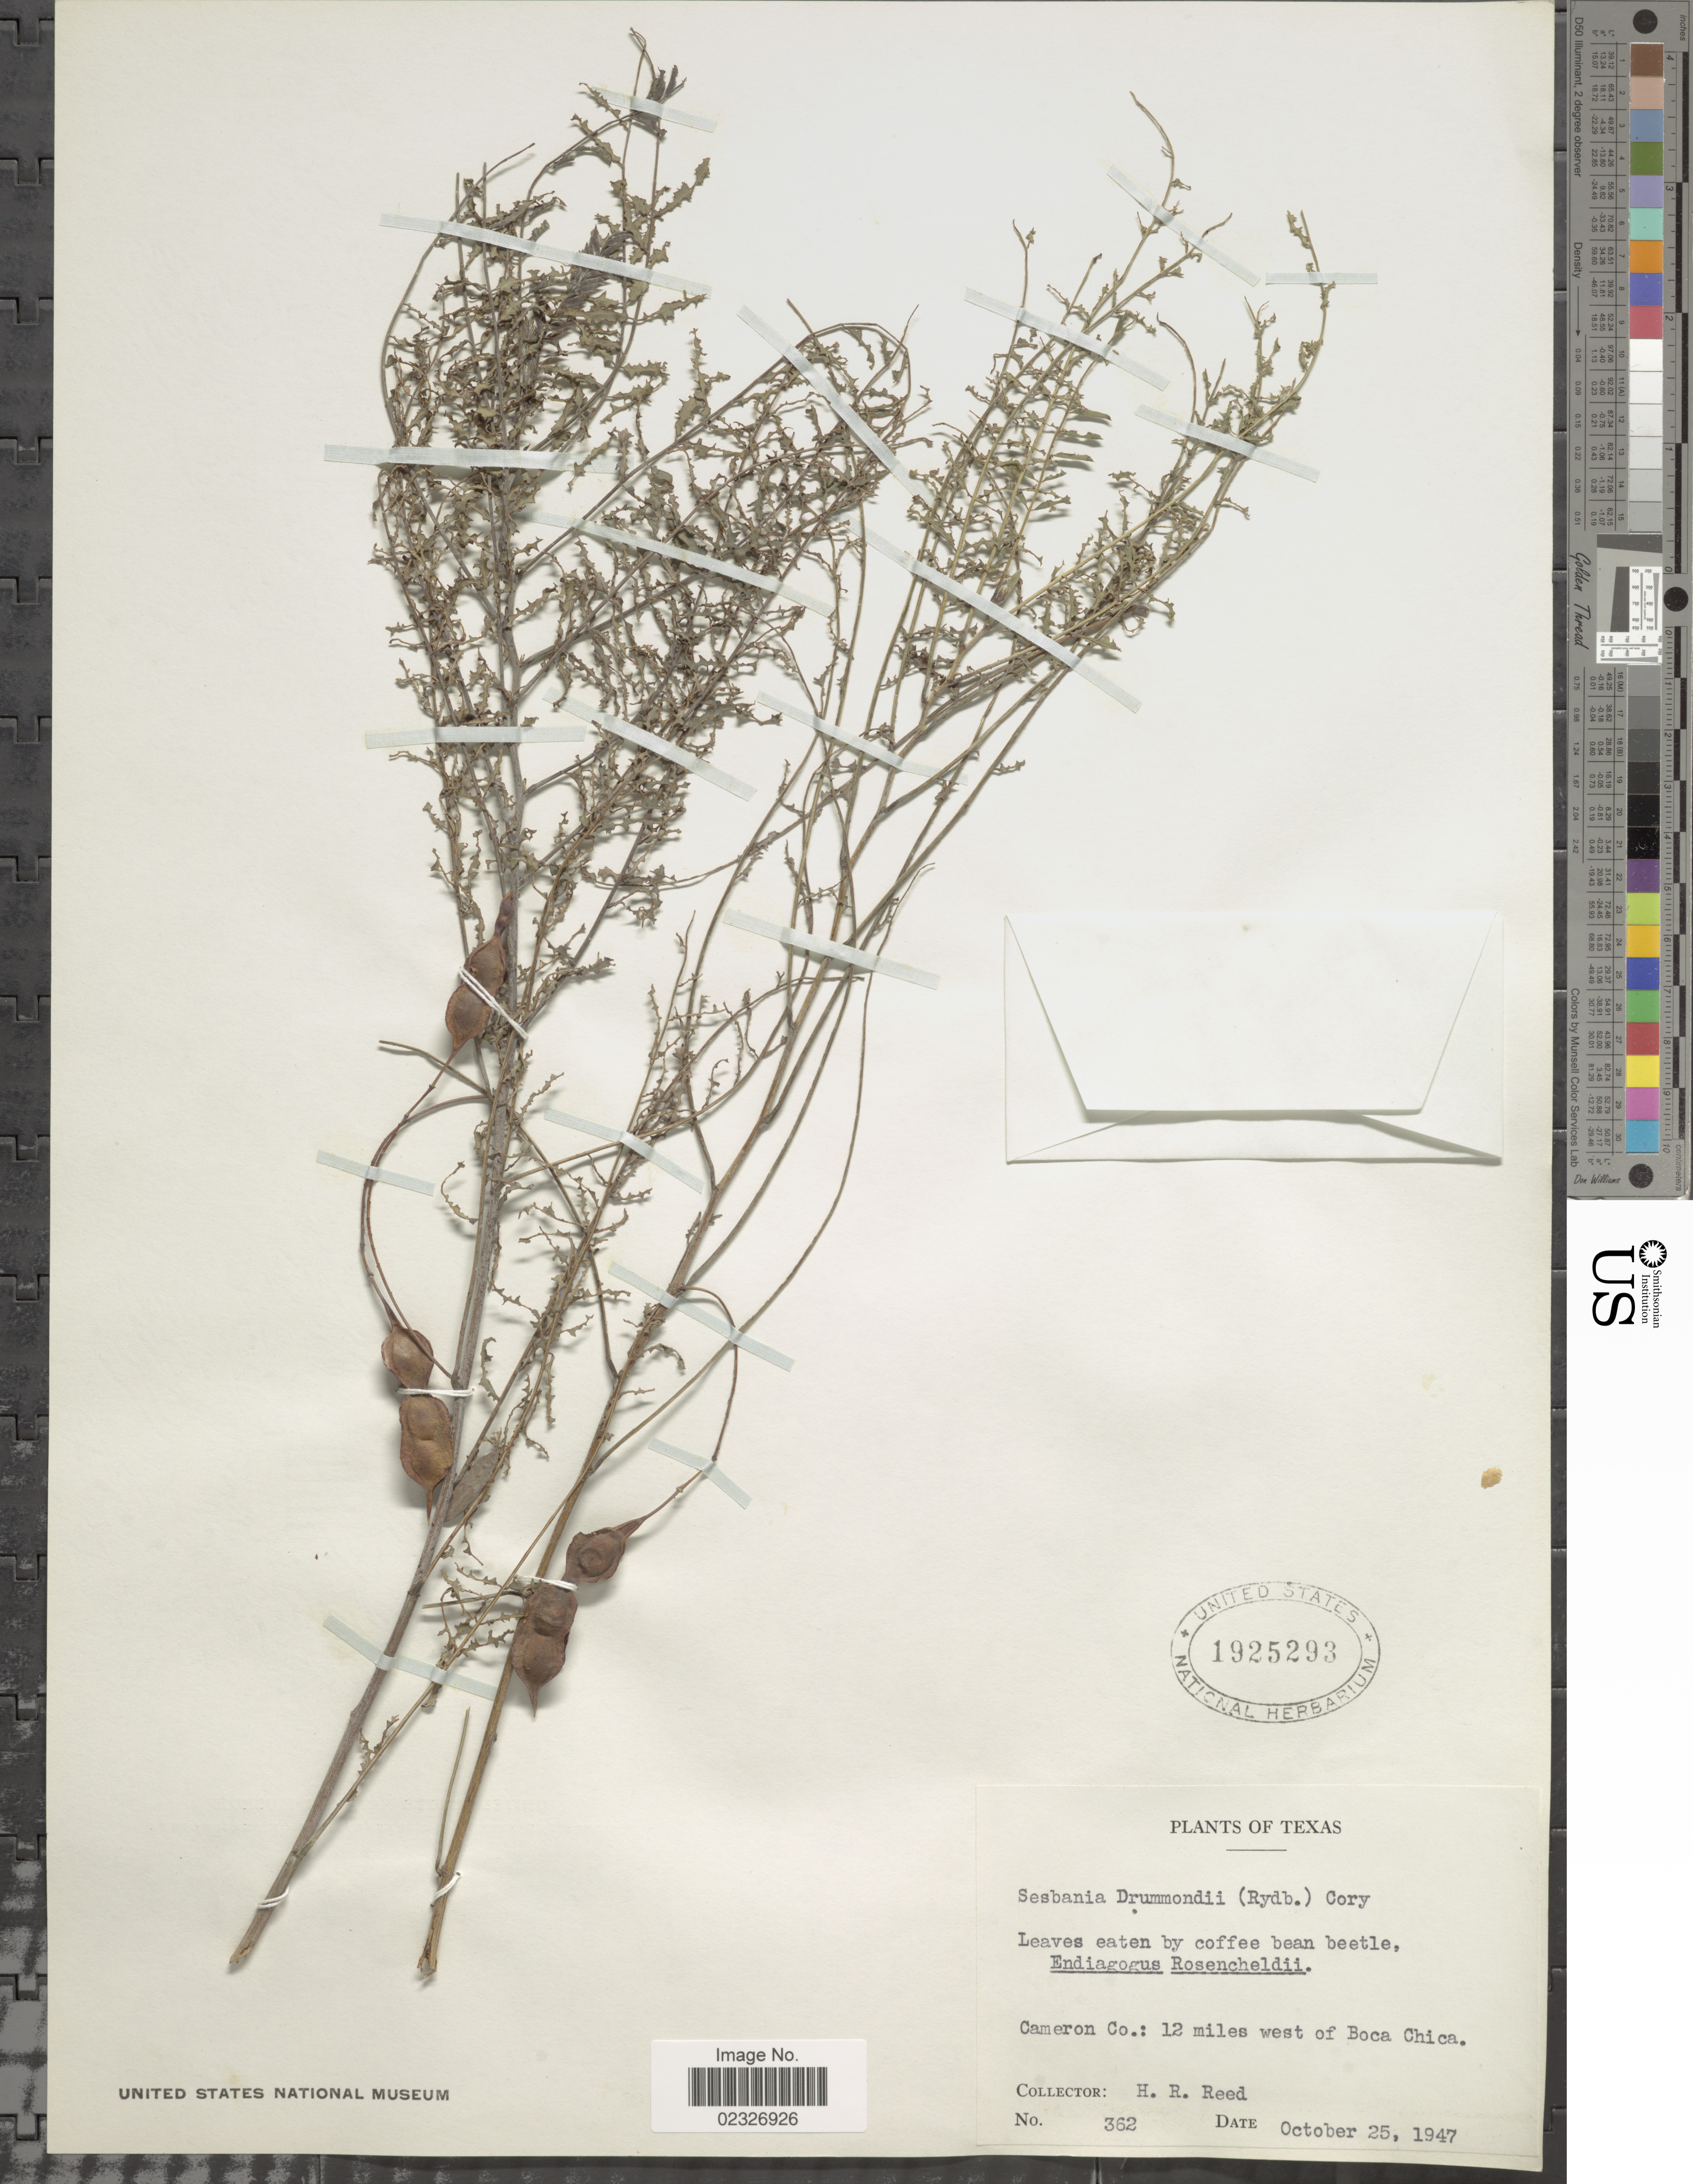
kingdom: Plantae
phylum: Tracheophyta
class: Magnoliopsida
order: Fabales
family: Fabaceae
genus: Sesbania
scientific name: Sesbania drummondii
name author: (Rydb.) Cory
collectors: H. Reed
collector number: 362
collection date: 1947-10-25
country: United States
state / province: Texas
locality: Cameron Co.: 12 miles west of Boca Chica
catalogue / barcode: US 1925293